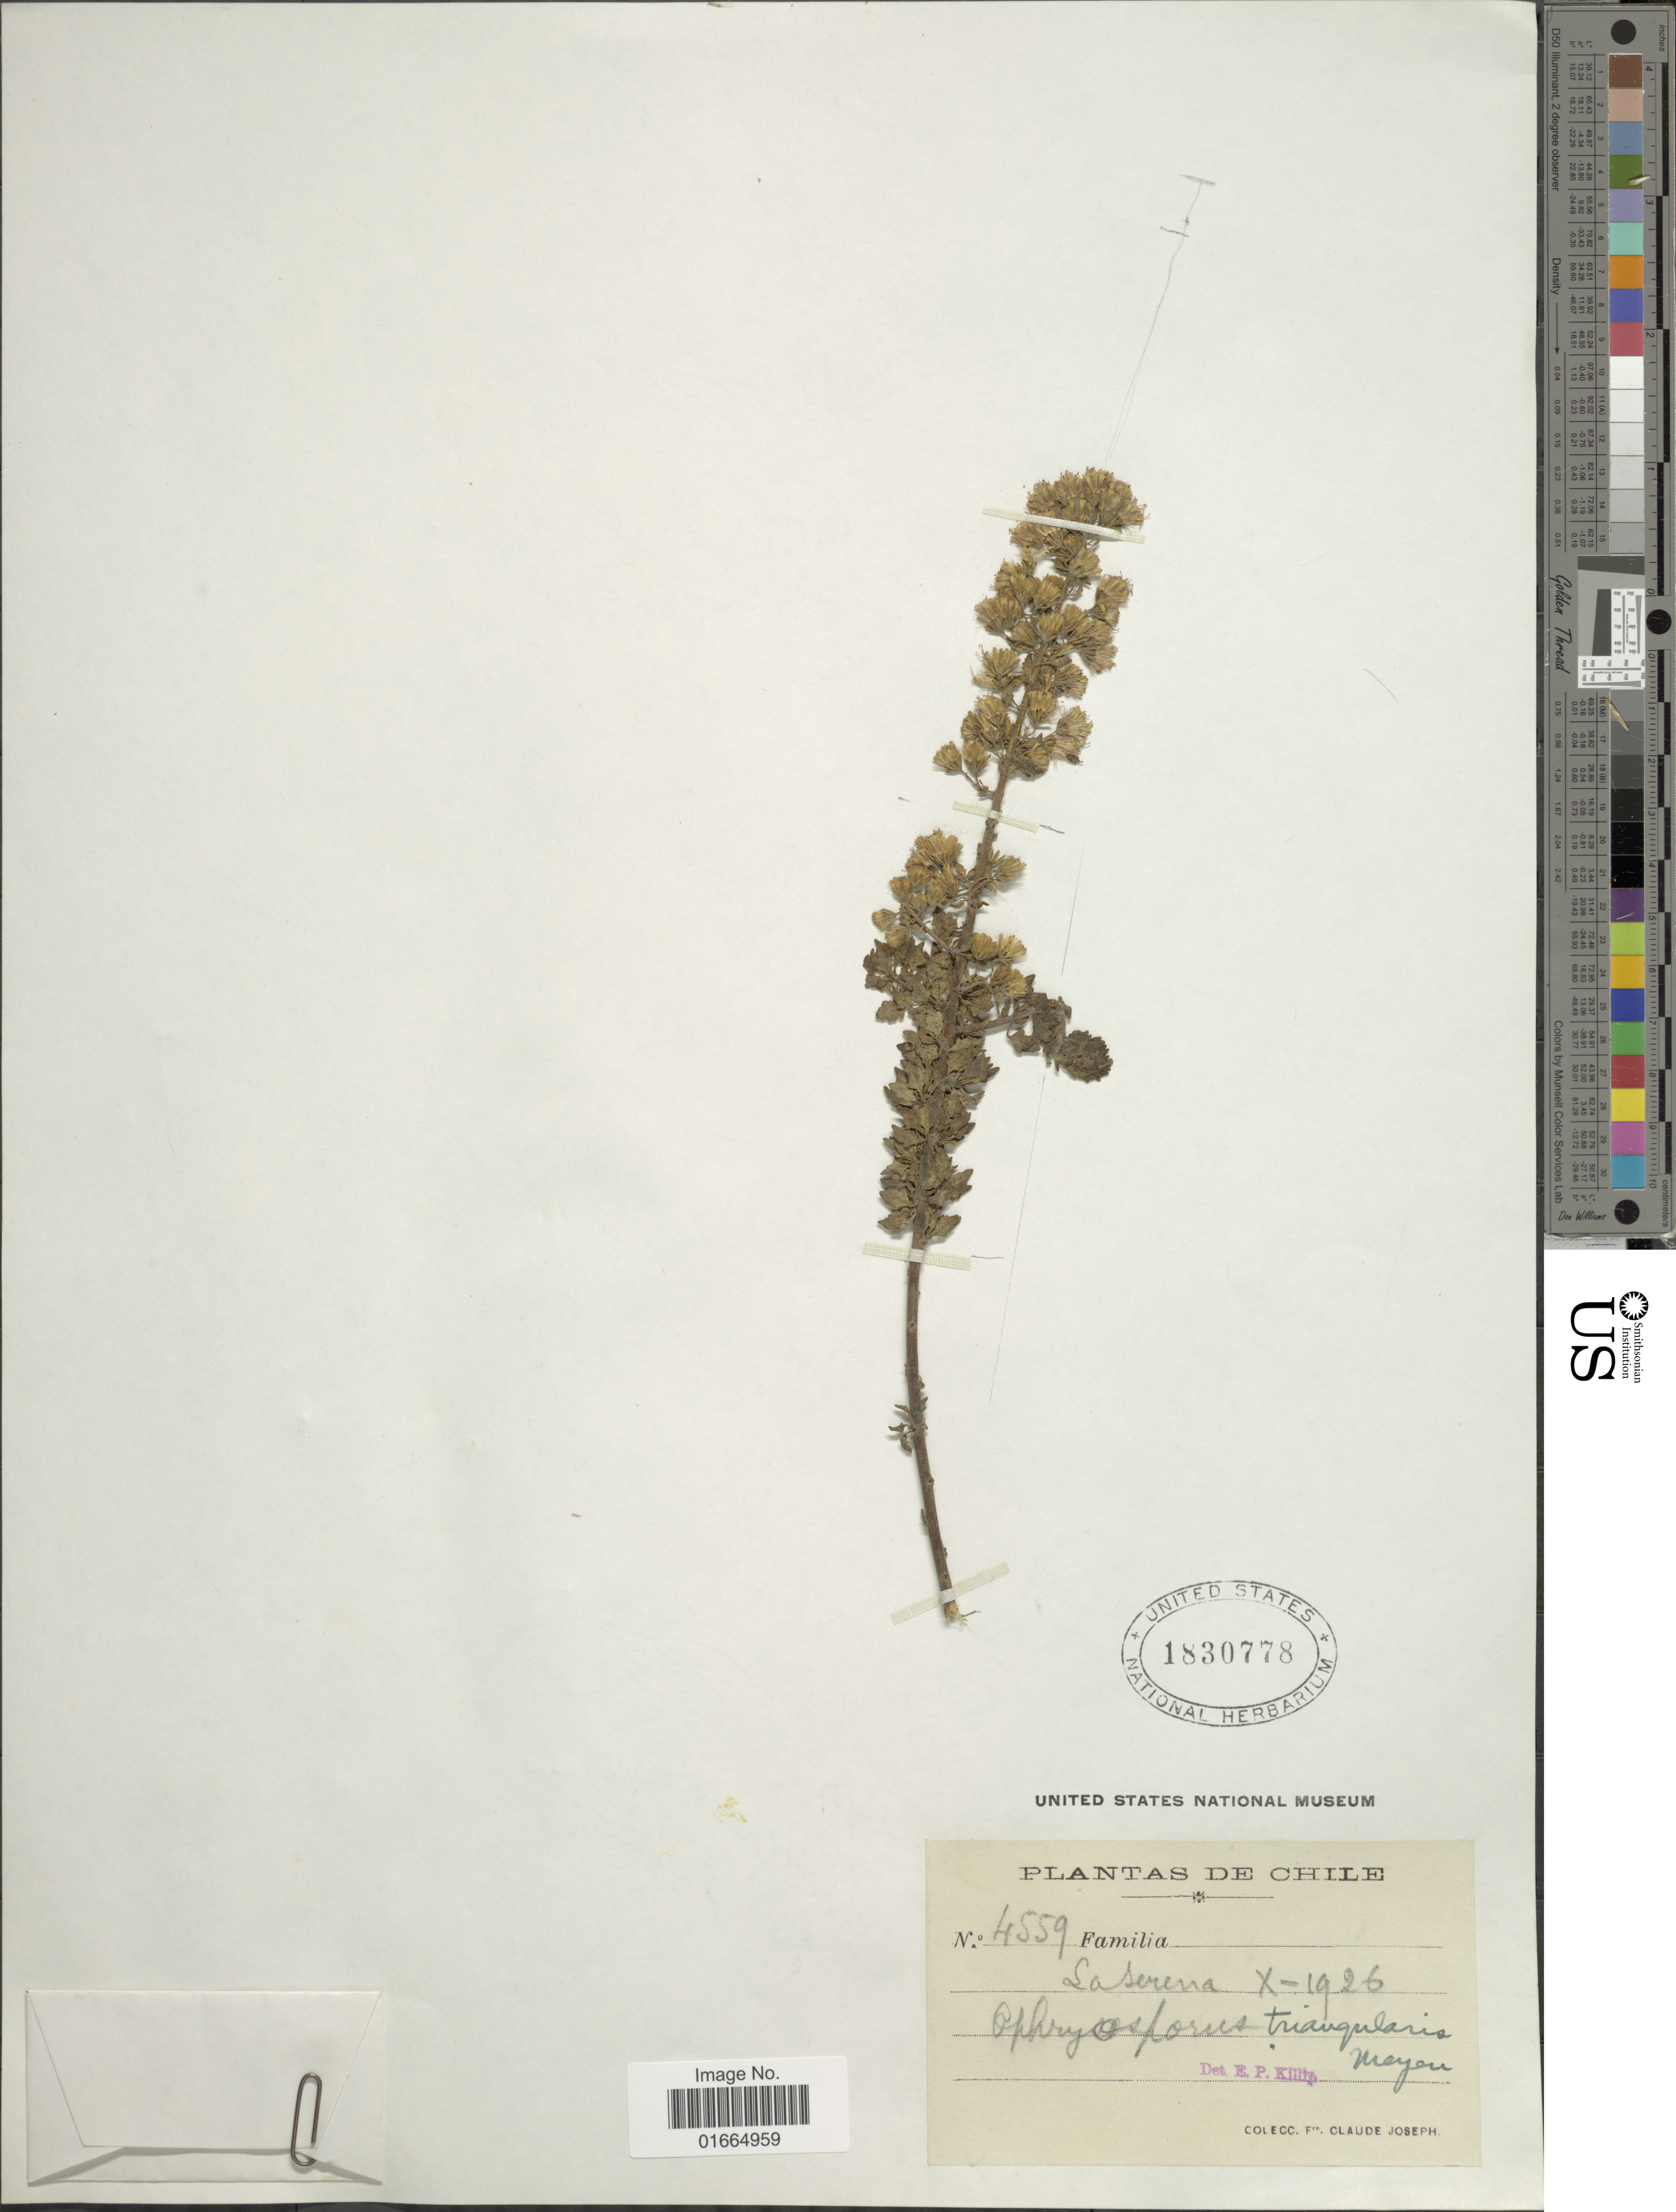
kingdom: Plantae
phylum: Tracheophyta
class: Magnoliopsida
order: Asterales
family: Asteraceae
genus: Ophryosporus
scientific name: Ophryosporus triangularis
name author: Meyen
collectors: Bro. Claude-Joseph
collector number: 4559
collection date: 1926-10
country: Chile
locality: La Serena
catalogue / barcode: US 1830778